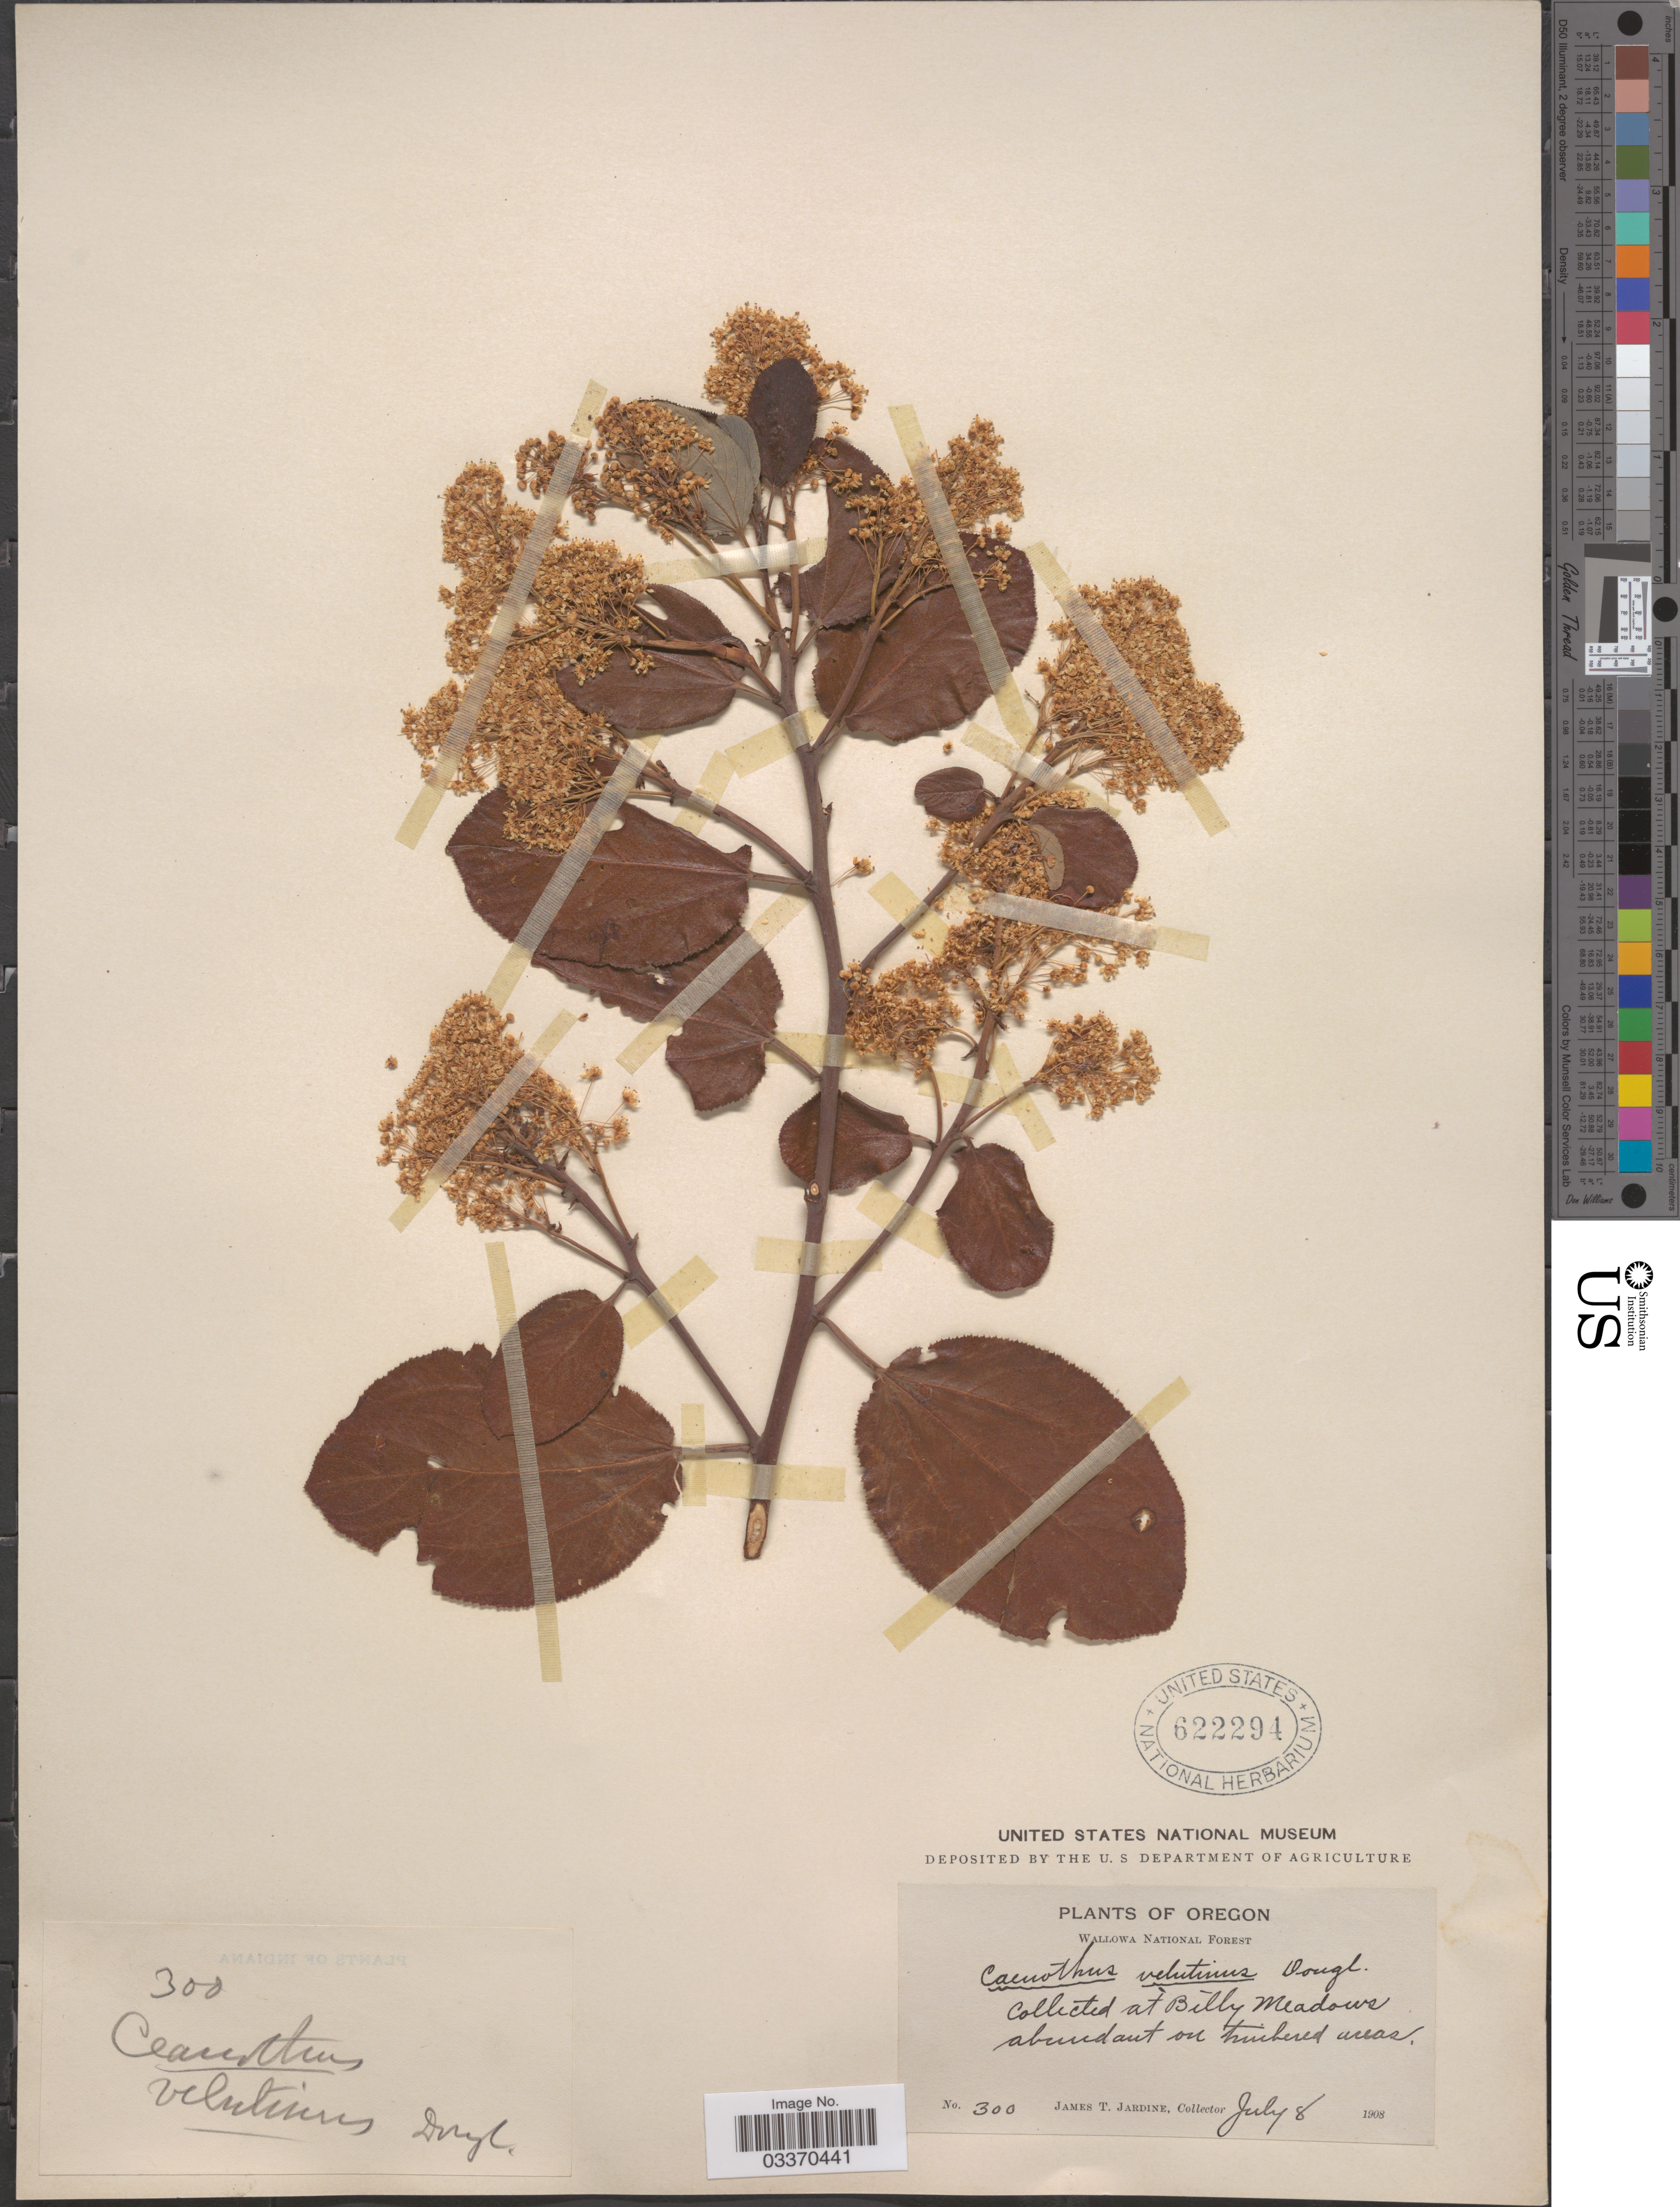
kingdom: Plantae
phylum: Tracheophyta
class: Magnoliopsida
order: Rosales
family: Rhamnaceae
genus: Ceanothus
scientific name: Ceanothus velutinus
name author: Douglas ex Hook.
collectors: J. T. Jardine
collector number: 300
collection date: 1908-07-08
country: United States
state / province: Oregon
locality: Wallowa National Forest. At Billy Meadows.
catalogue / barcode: US 622294